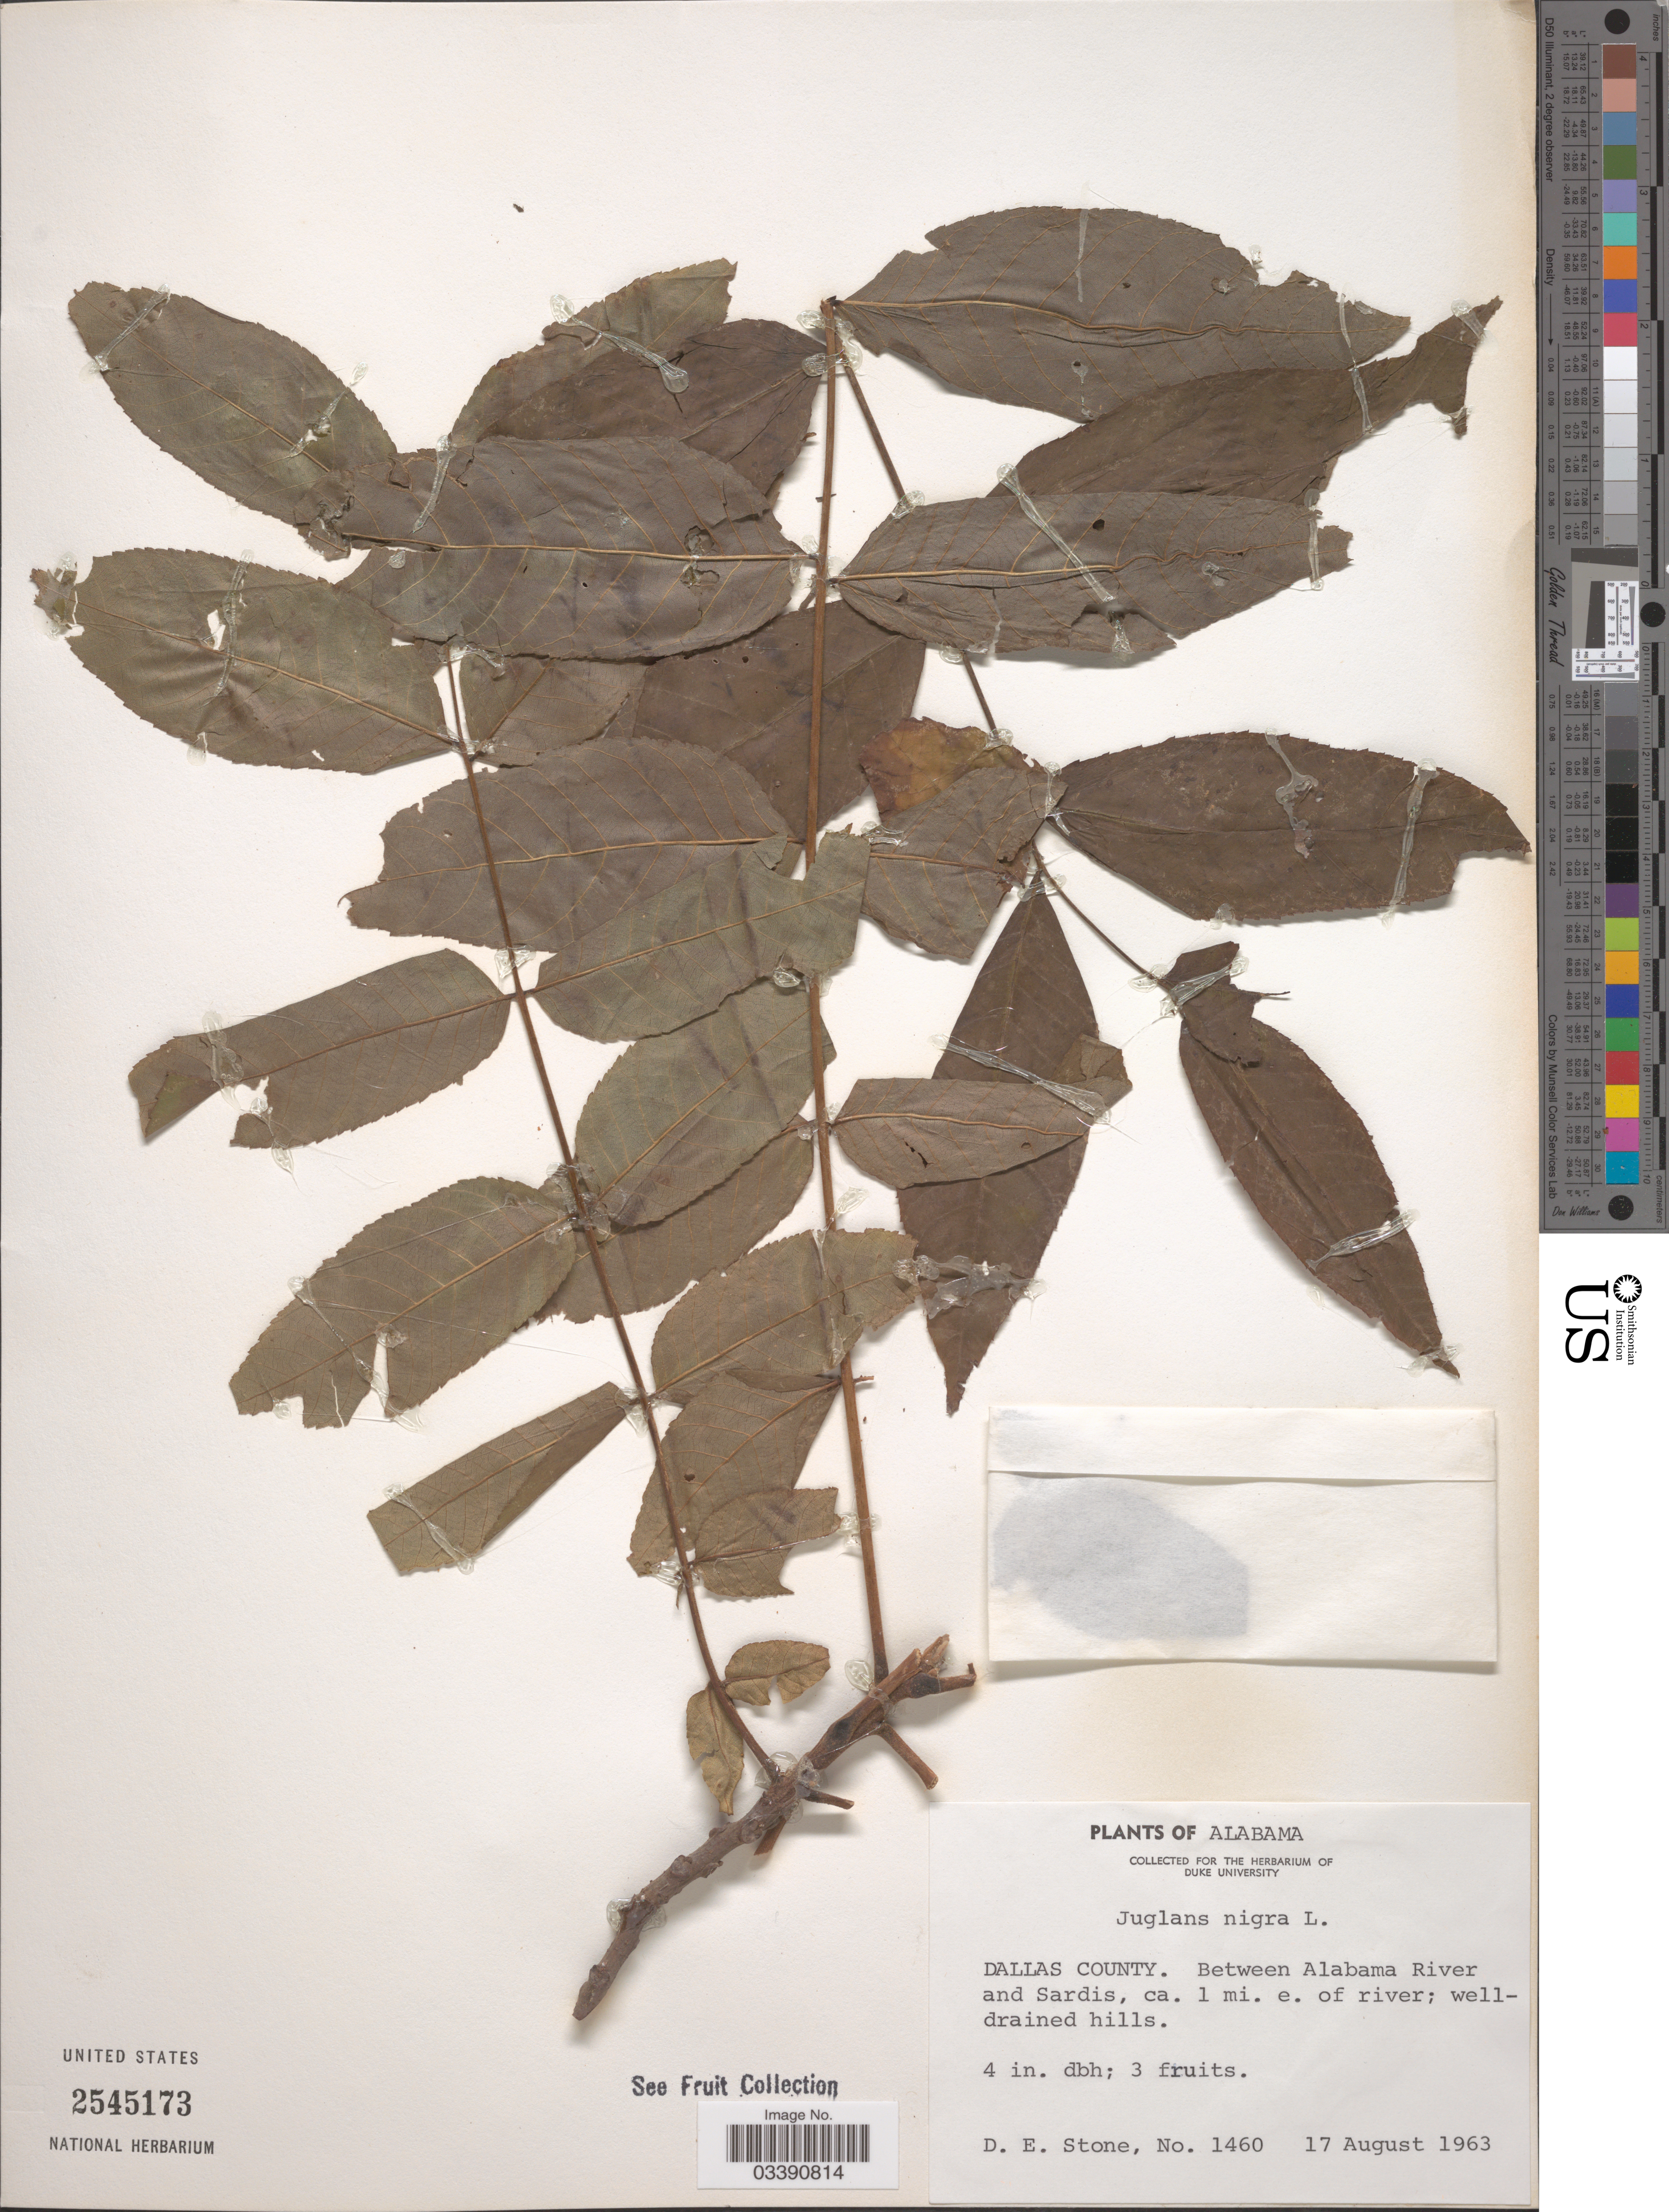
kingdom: Plantae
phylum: Tracheophyta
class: Magnoliopsida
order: Fagales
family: Juglandaceae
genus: Juglans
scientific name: Juglans nigra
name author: L.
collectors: D. E. Stone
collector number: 1460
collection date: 1963-08-17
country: United States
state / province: Alabama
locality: Dallas County. Between Alabama River and Sardis, ca. 1 mi. e. of river.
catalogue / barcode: US 2545173